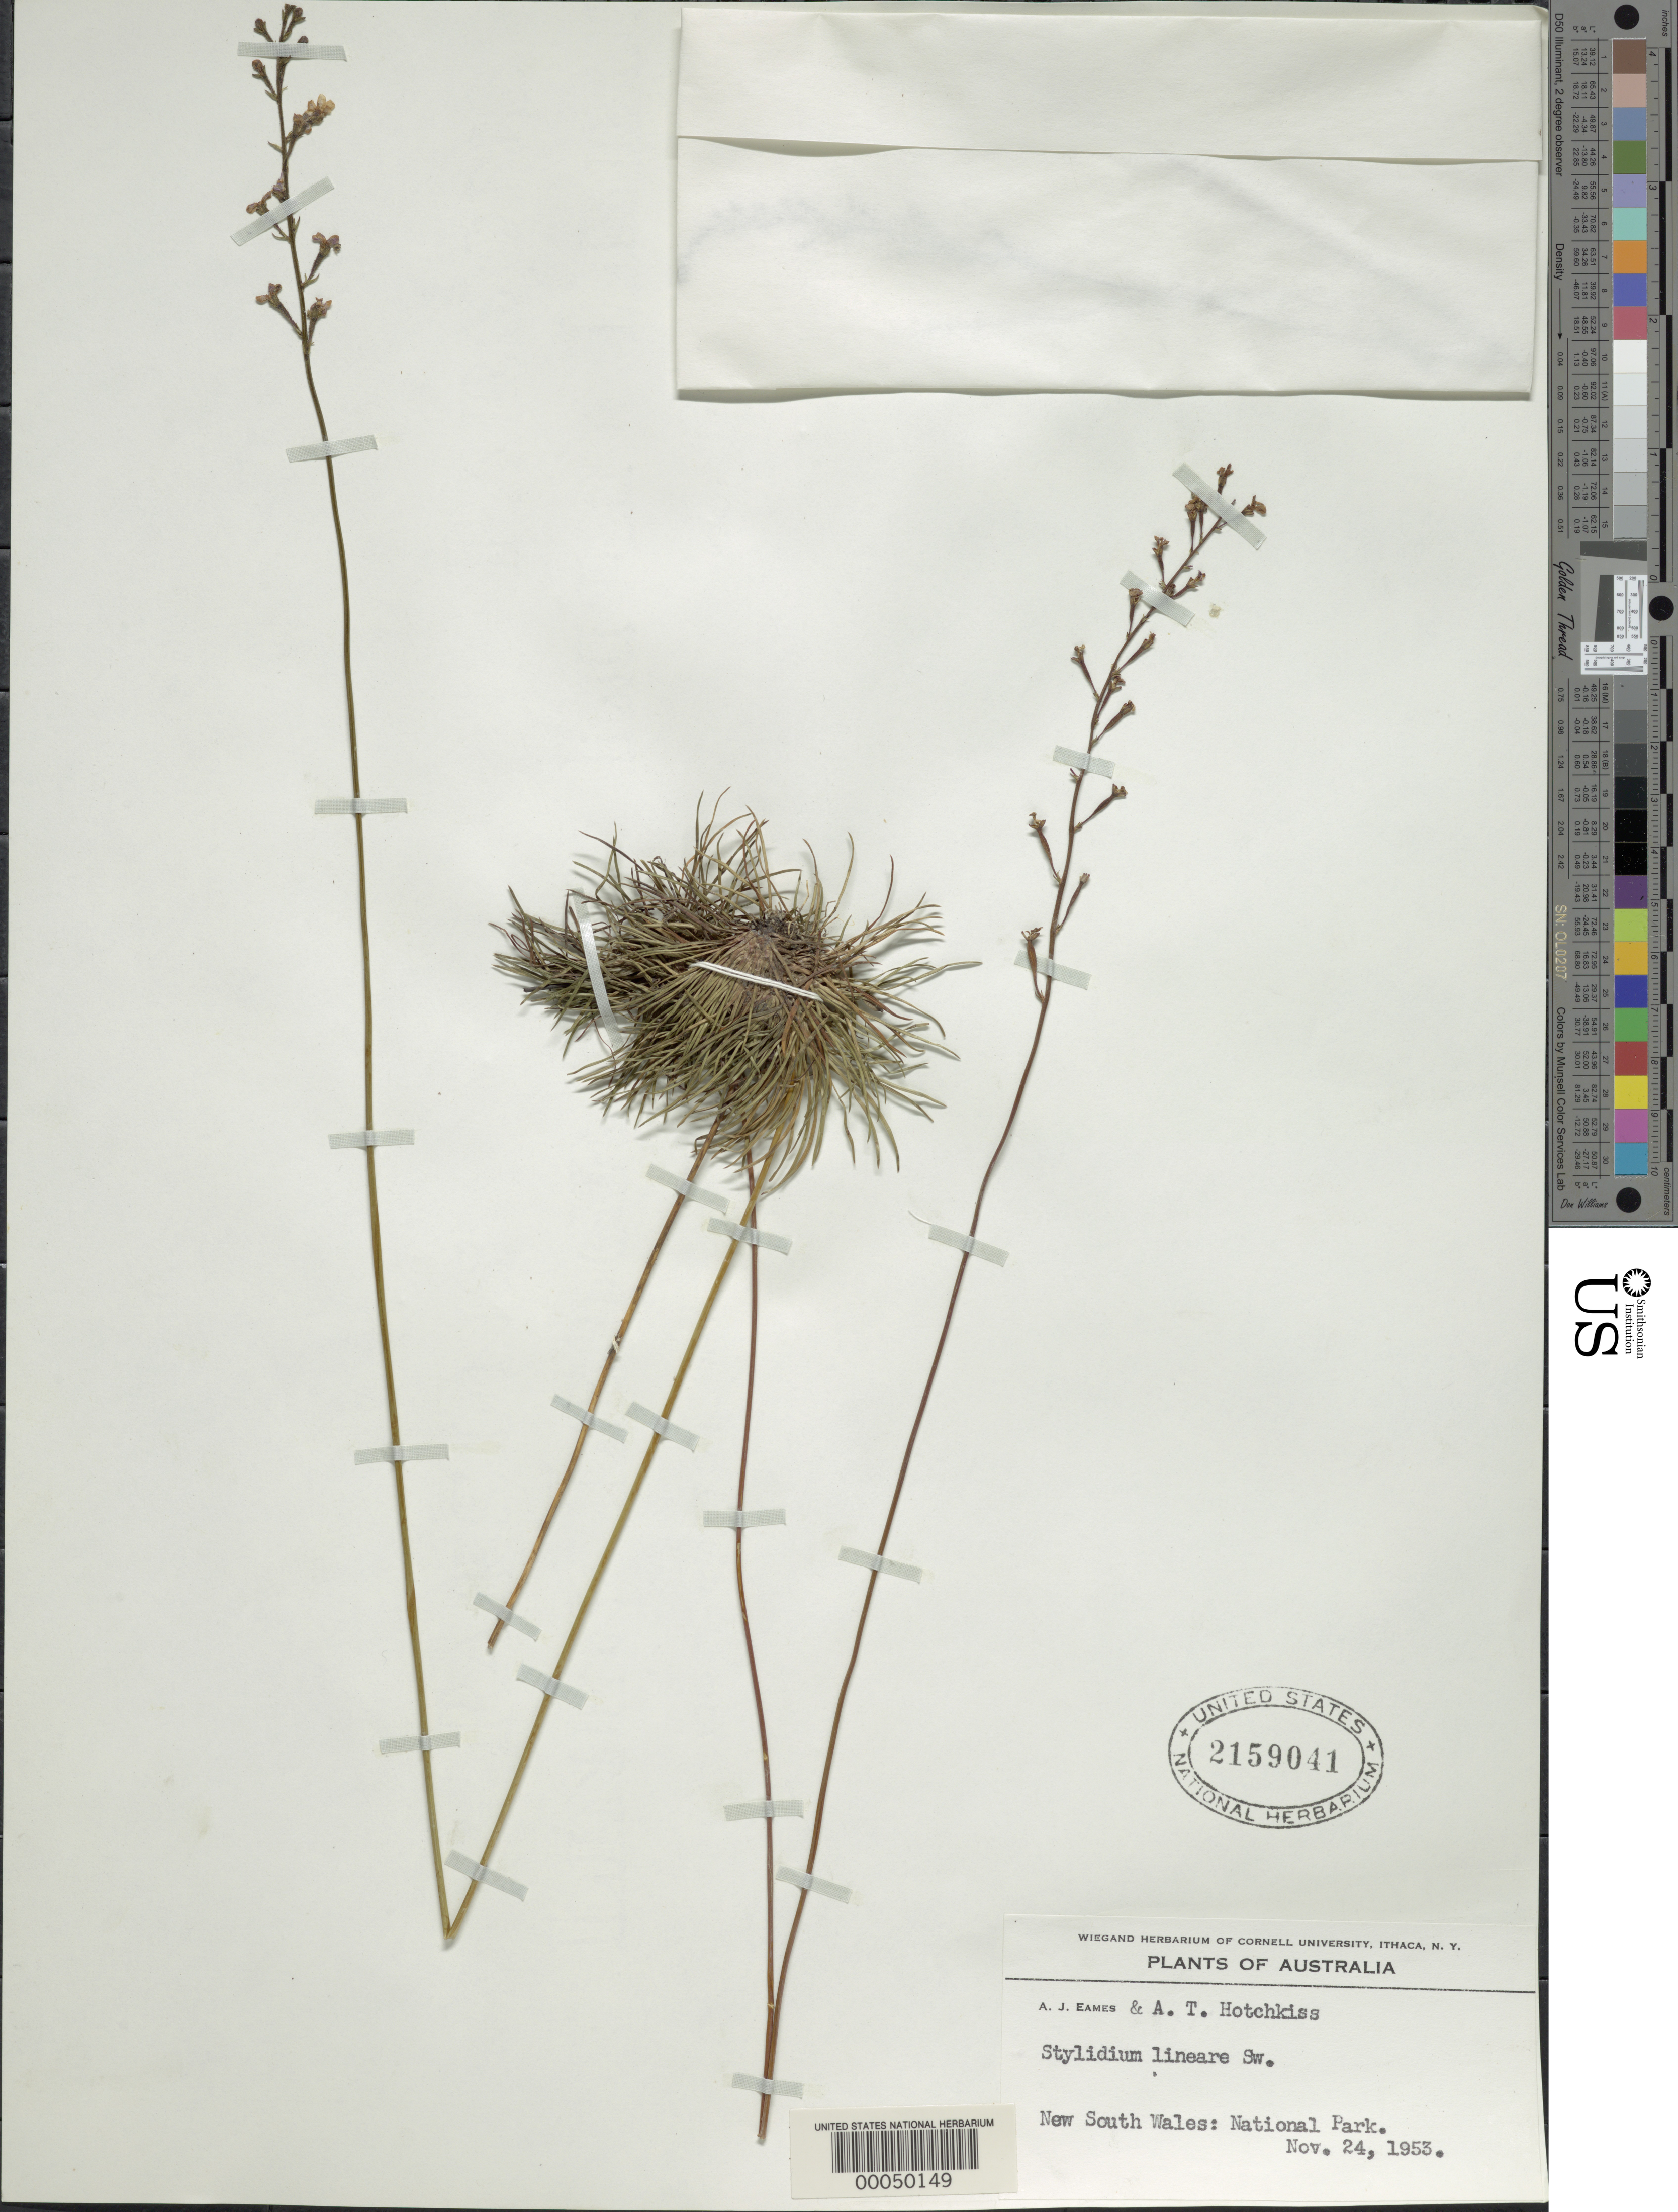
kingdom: Plantae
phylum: Tracheophyta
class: Magnoliopsida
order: Asterales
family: Stylidiaceae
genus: Stylidium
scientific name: Stylidium lineare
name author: Sw. ex Willd.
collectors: A. J. Eames & A. Hotchkiss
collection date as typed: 24 Nov 1953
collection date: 1953-11-24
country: Australia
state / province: New South Wales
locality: National park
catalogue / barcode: US 2159041